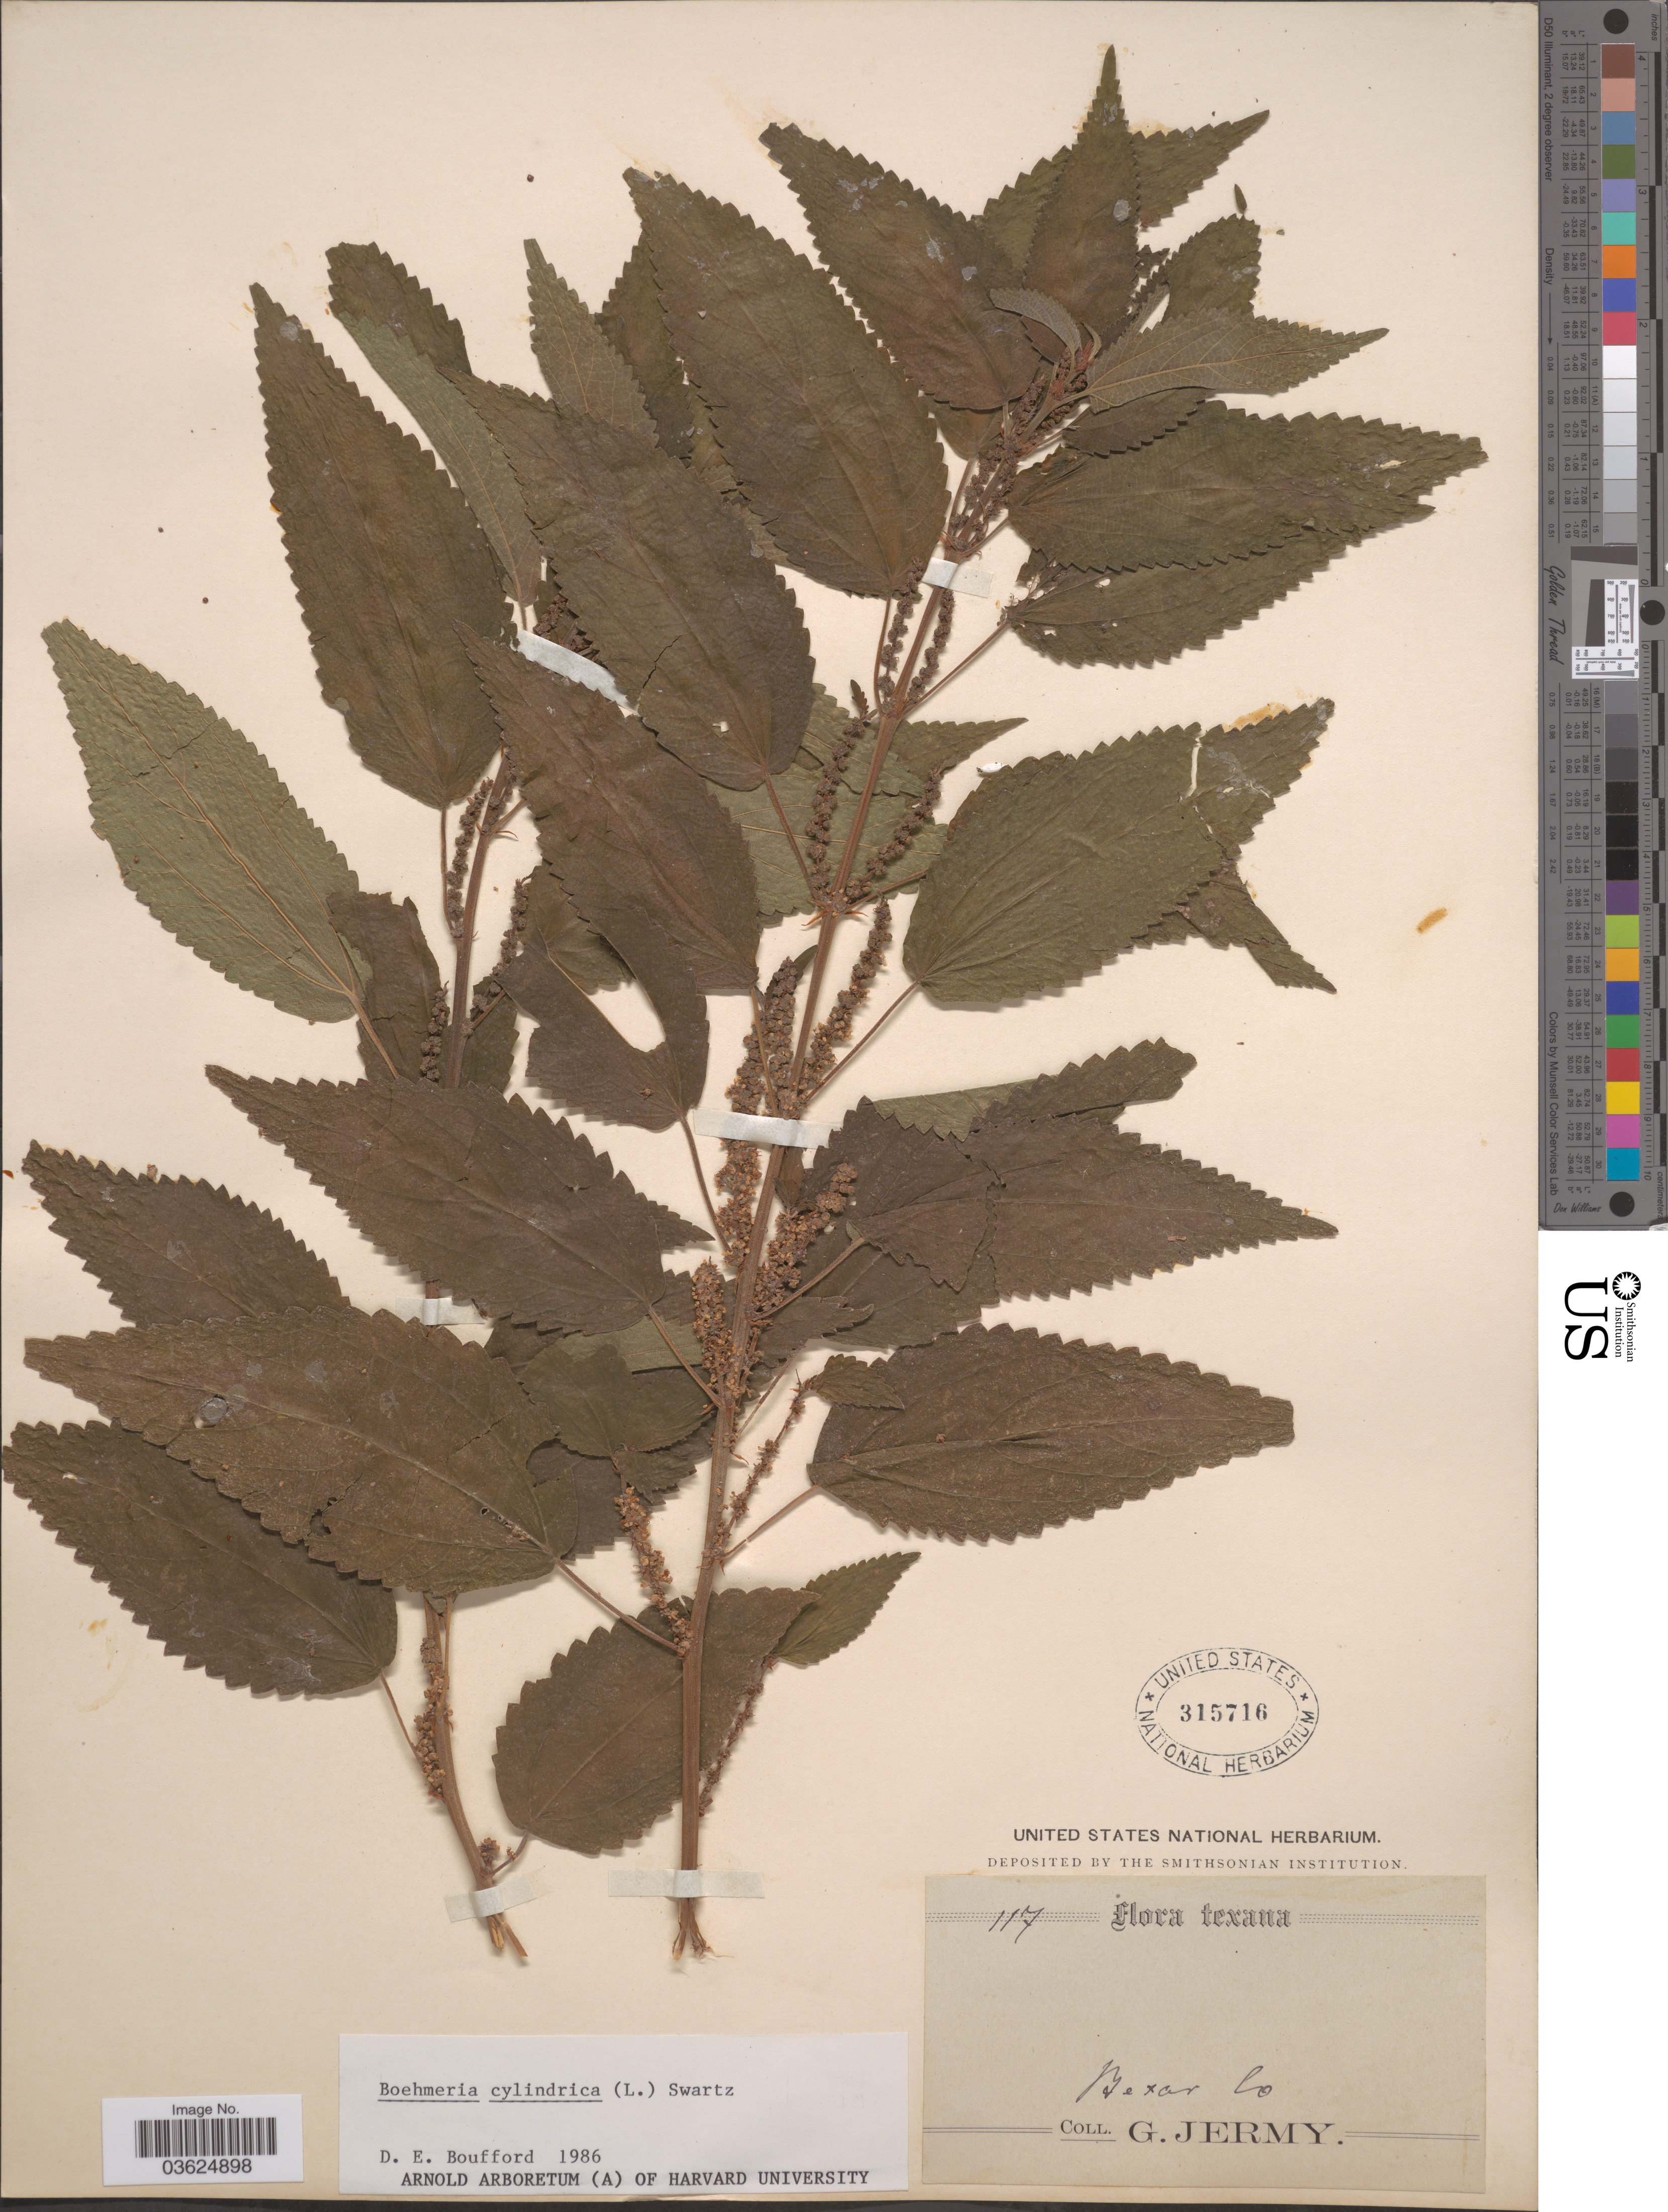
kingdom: Plantae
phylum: Tracheophyta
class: Magnoliopsida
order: Rosales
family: Urticaceae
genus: Boehmeria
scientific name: Boehmeria cylindrica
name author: (L.) Sw.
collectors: G. Jermy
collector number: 117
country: United States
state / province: Texas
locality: Bexar Co.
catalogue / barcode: US 315716